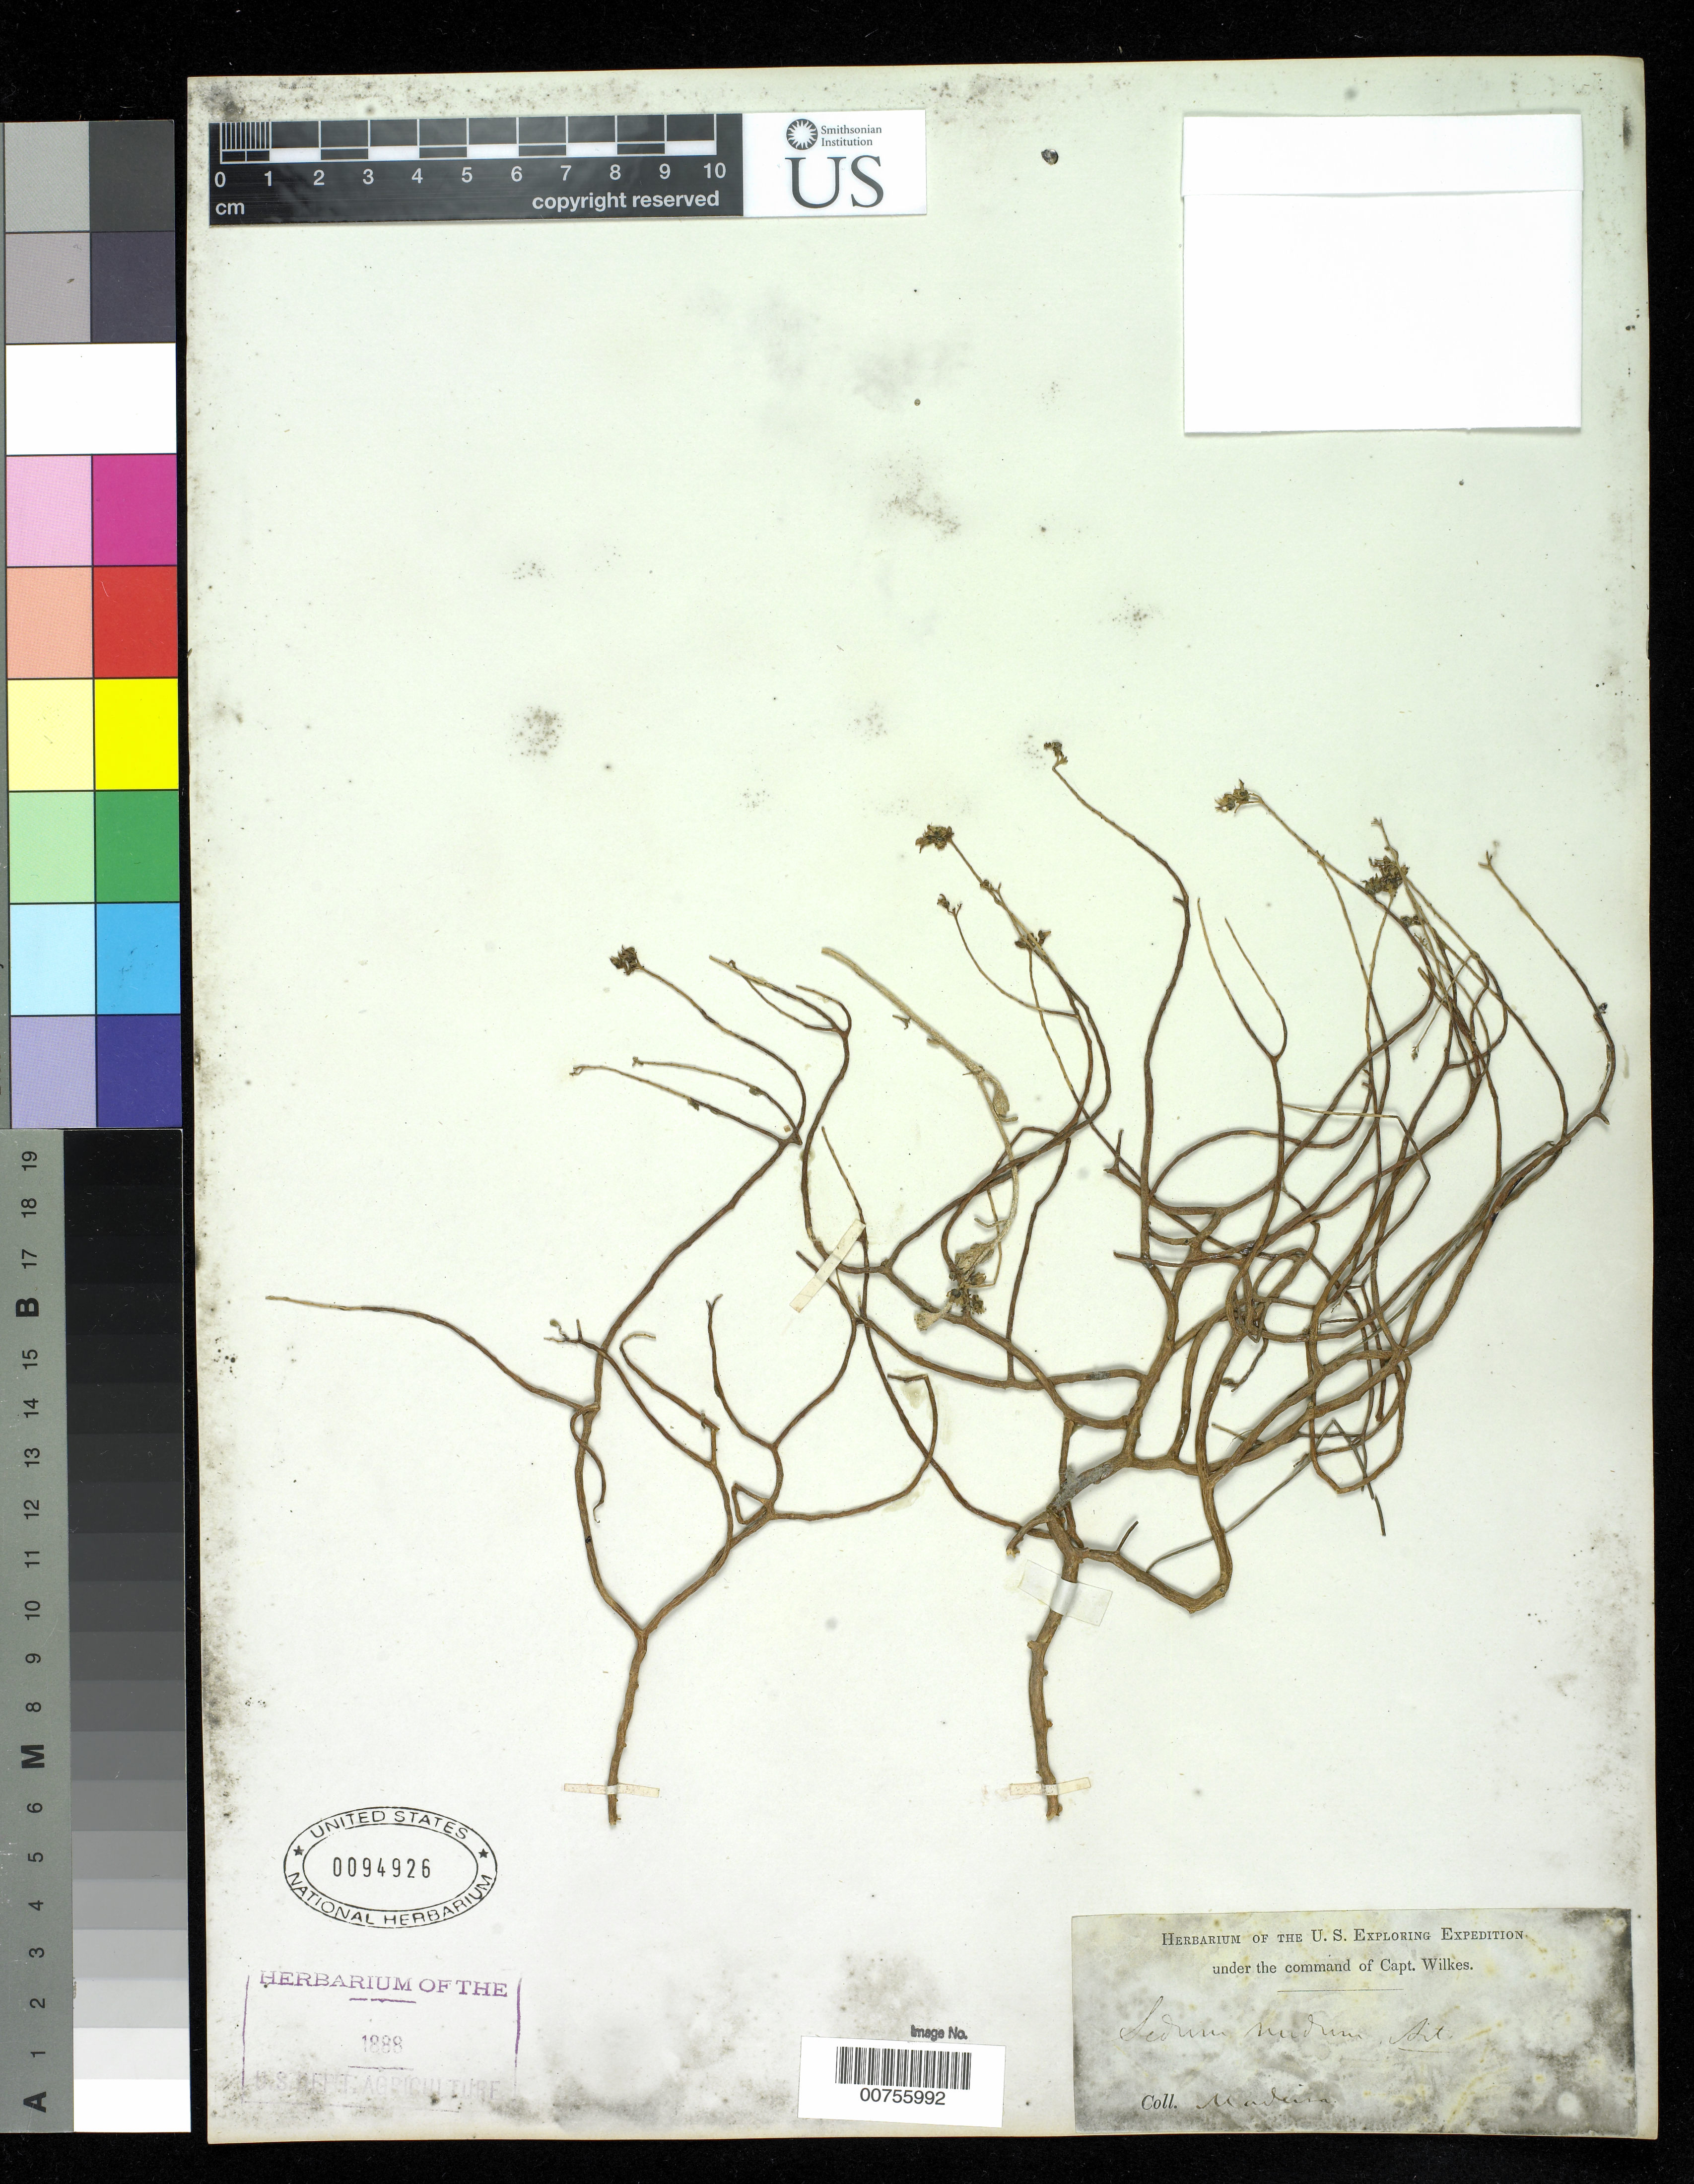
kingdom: Plantae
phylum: Tracheophyta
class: Magnoliopsida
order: Saxifragales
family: Crassulaceae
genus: Sedum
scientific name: Sedum madrense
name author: S. Watson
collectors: Wilkes Explor. Exped.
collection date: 1838/1842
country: Portugal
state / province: Madeira (Aut. Reg.)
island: Madeira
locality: Funchal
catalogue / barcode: US 94926